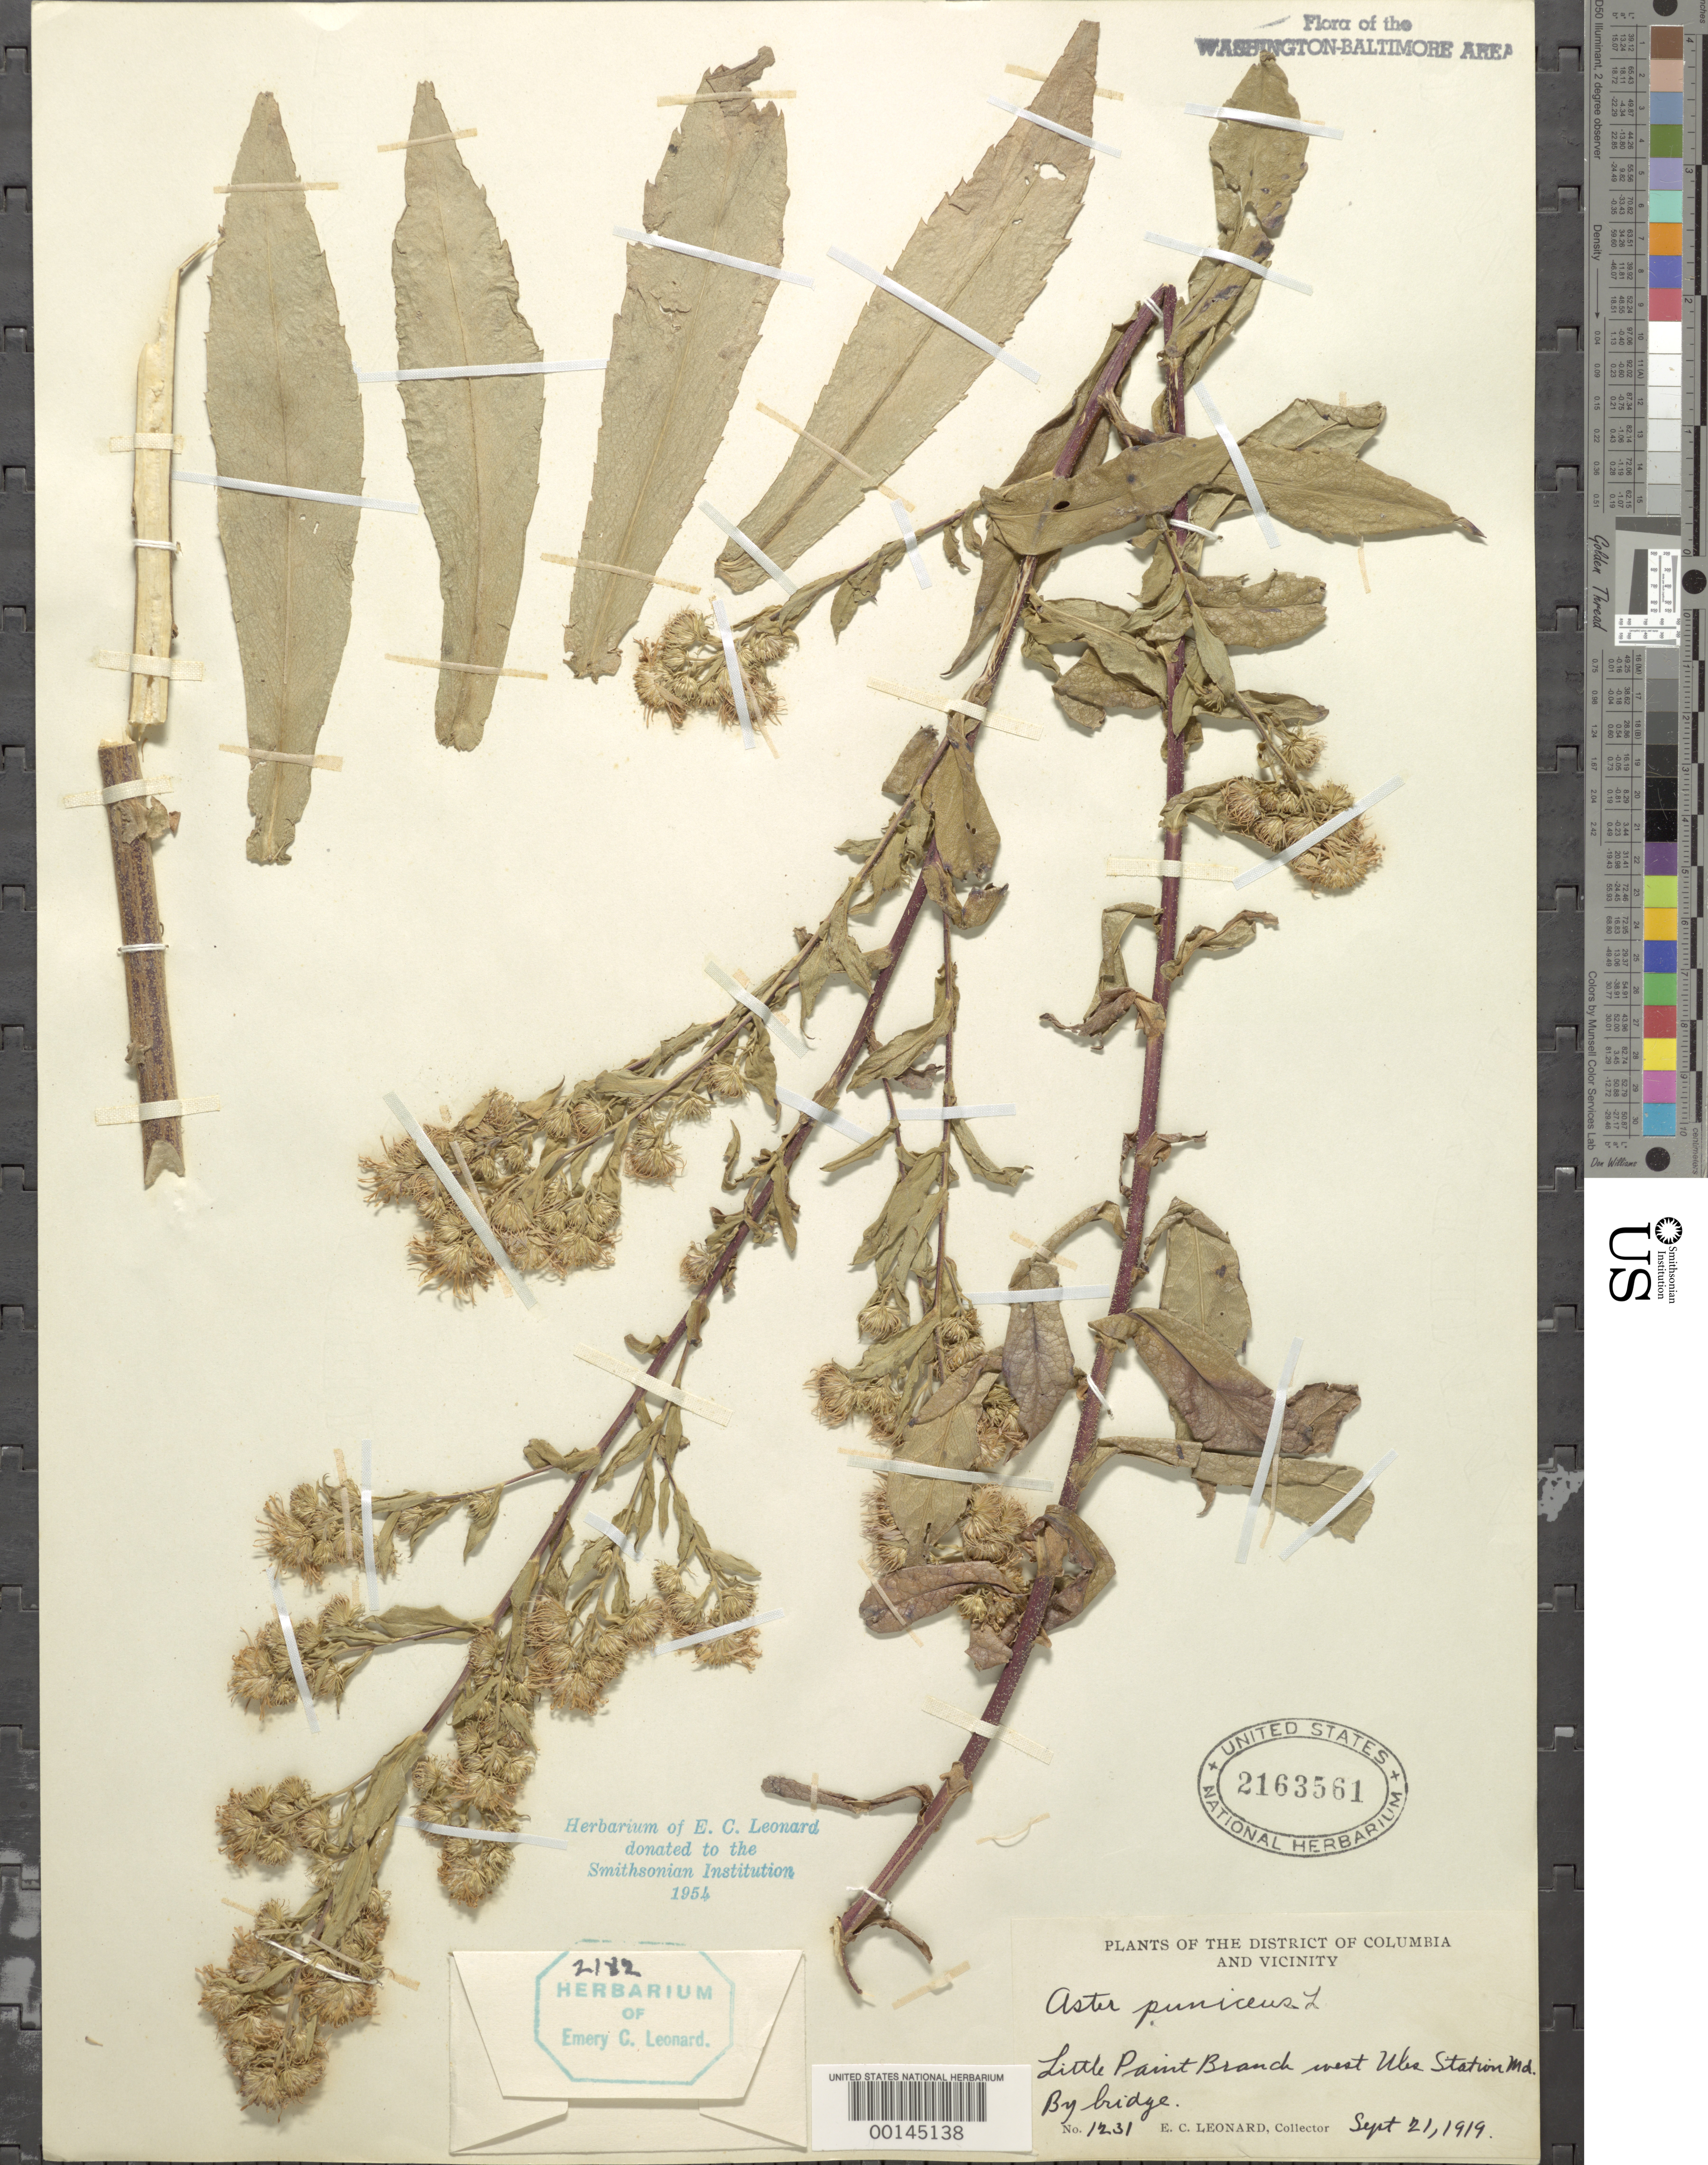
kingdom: Plantae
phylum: Tracheophyta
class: Magnoliopsida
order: Asterales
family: Asteraceae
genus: Symphyotrichum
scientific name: Symphyotrichum puniceum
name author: (L.) Á. Löve & D. Löve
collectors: E. C. Leonard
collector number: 1231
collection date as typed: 21 Sep 1919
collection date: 1919-09-21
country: United States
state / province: Maryland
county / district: Prince George's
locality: Little Paint Branch west of Uhles Station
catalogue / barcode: US 2163561